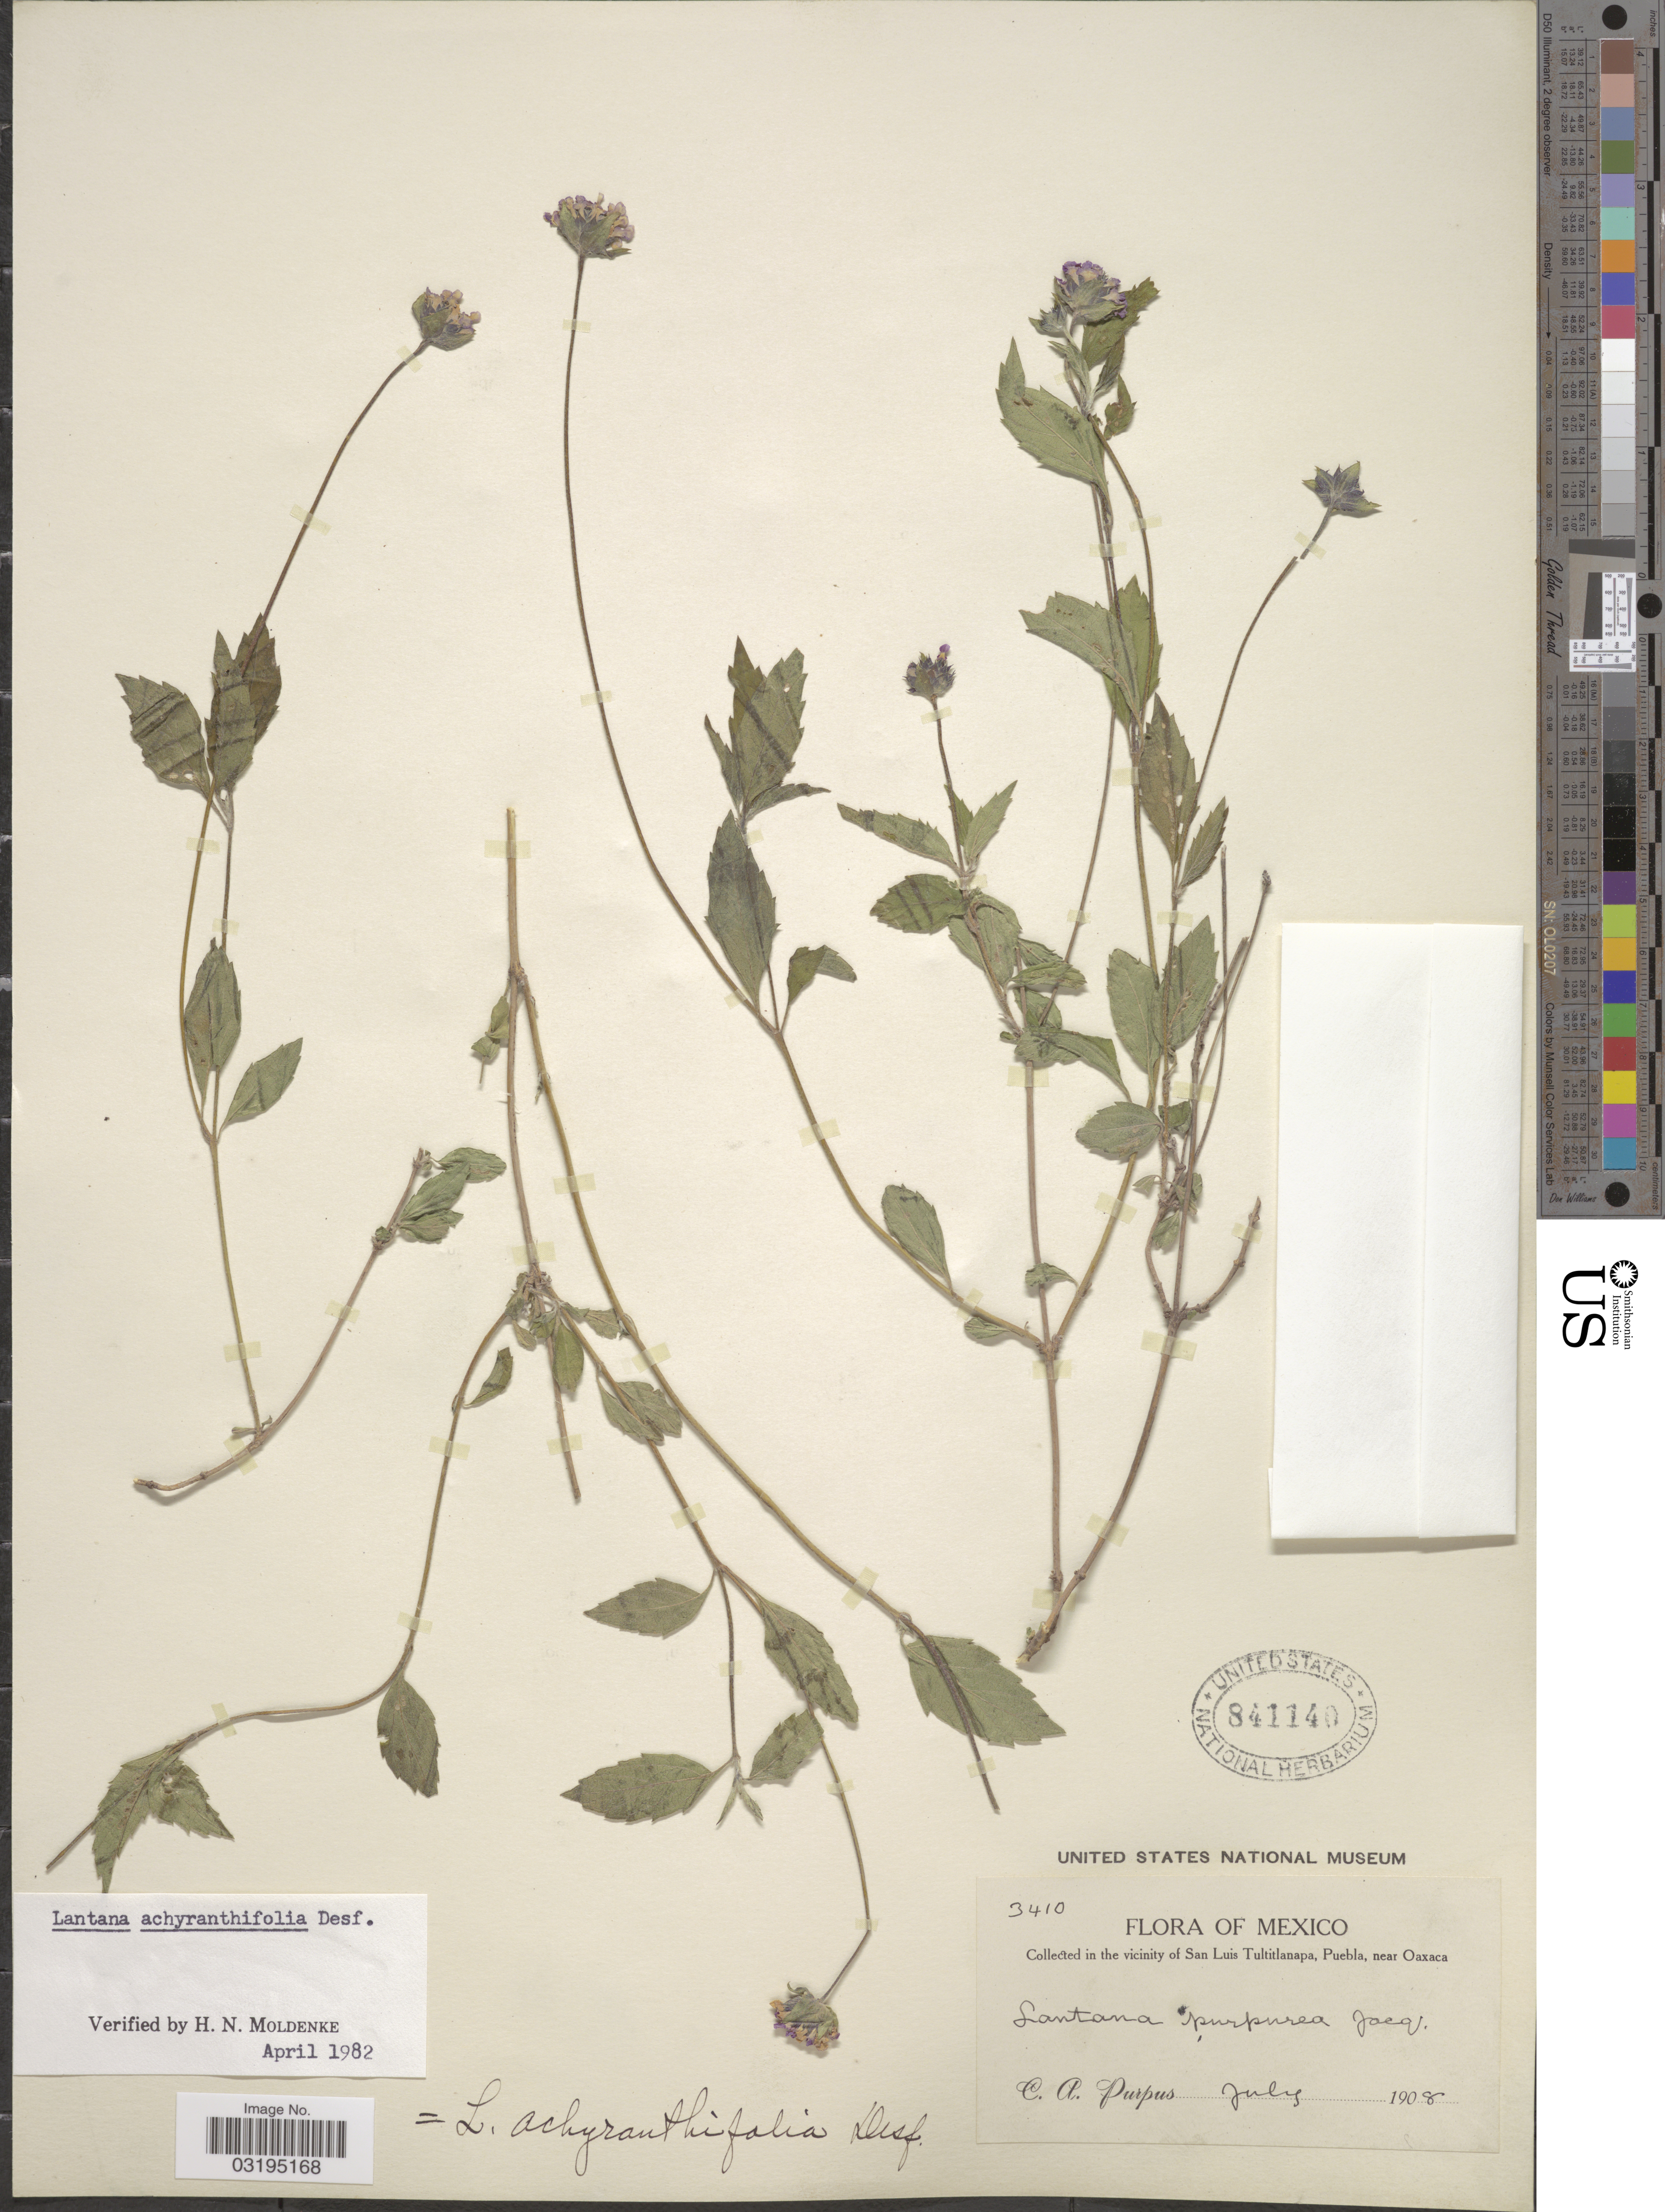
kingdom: Plantae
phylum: Tracheophyta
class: Magnoliopsida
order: Lamiales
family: Verbenaceae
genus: Lantana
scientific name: Lantana achyranthifolia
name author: Desf.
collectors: C. A. Purpus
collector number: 3410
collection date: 1908-07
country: Mexico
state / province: Puebla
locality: The vicinity of San Luis Tultitlanapa, near Oaxaca.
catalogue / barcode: US 841140